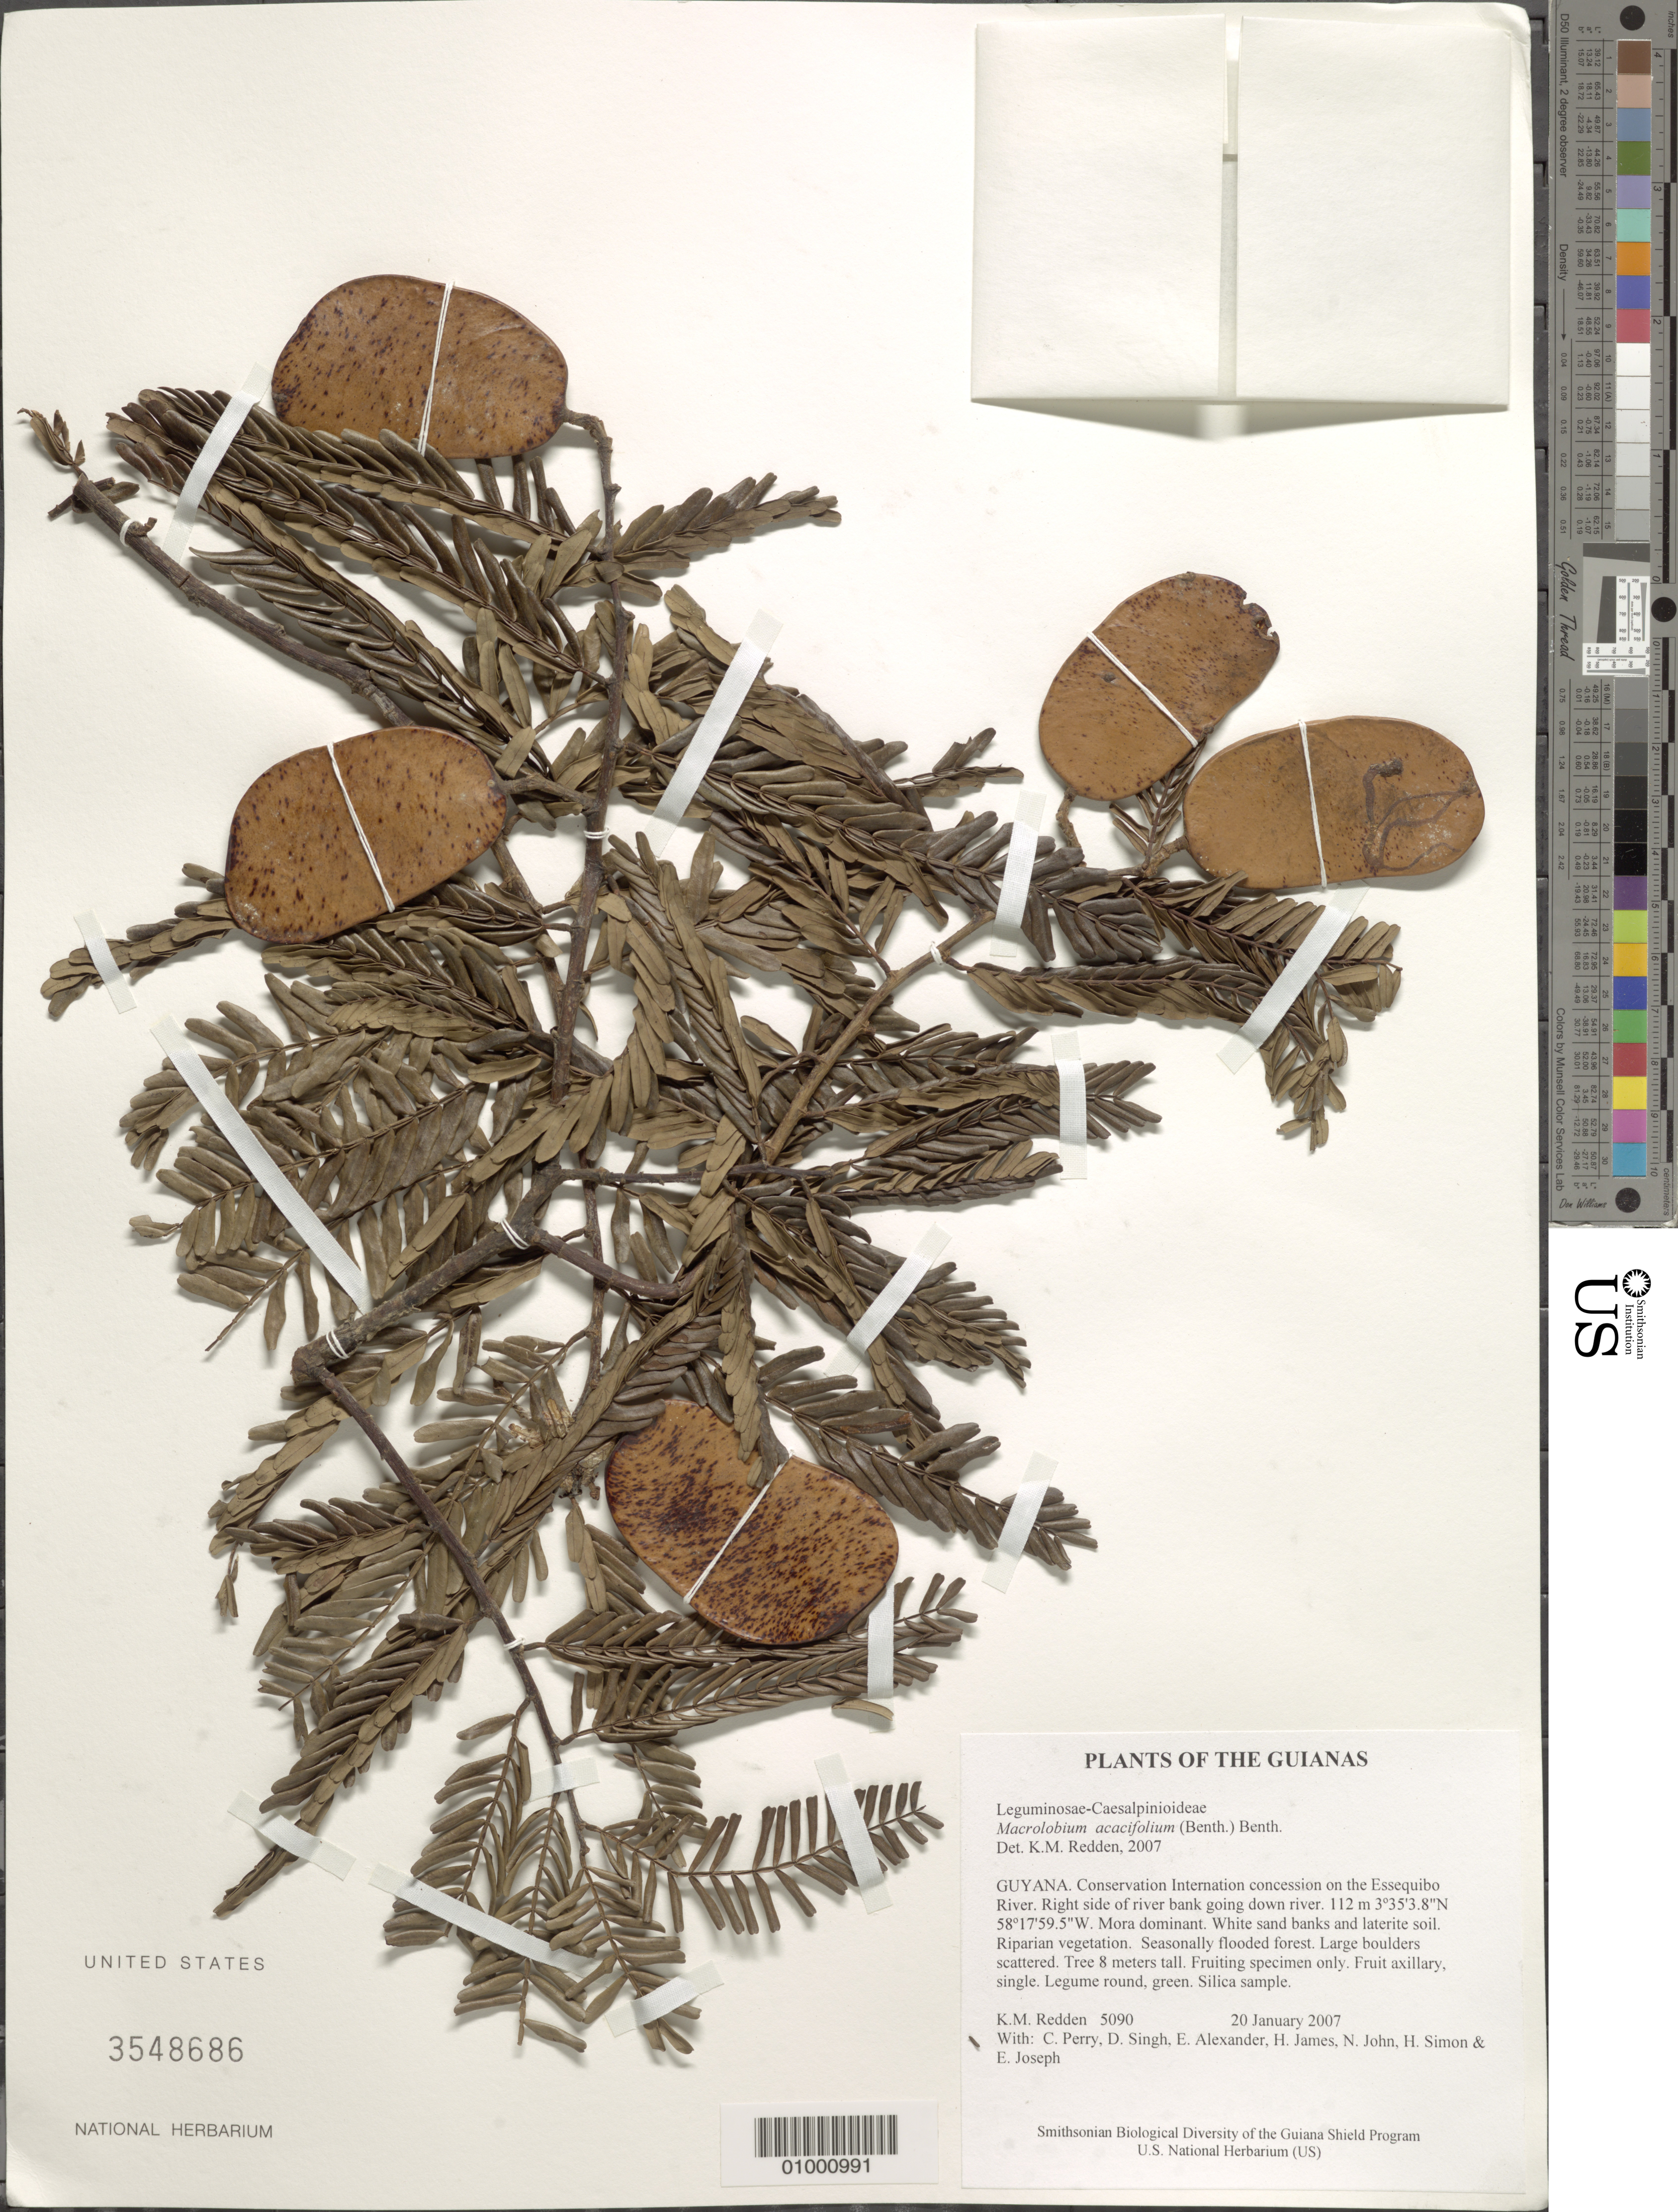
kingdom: Plantae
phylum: Tracheophyta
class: Magnoliopsida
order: Fabales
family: Fabaceae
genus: Macrolobium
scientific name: Macrolobium acaciifolium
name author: (Benth.) Benth.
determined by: Redden, K. M.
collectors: K. M. Redden, C. Perry, D. Singh, E. Alexander, H. James, N. John, H. Simon & E. Joseph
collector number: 5090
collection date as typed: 20 January 2007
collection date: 2007-01-20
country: Guyana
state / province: U. Takutu-U. Essequibo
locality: Conservation International concession on the Essequibo River. Right side of river bank going down river.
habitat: Mora dominant. White sand banks and laterite soil. Riparian vegetation. Seasonally flooded forest. Large boulders scattered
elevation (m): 112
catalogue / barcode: US 3548686